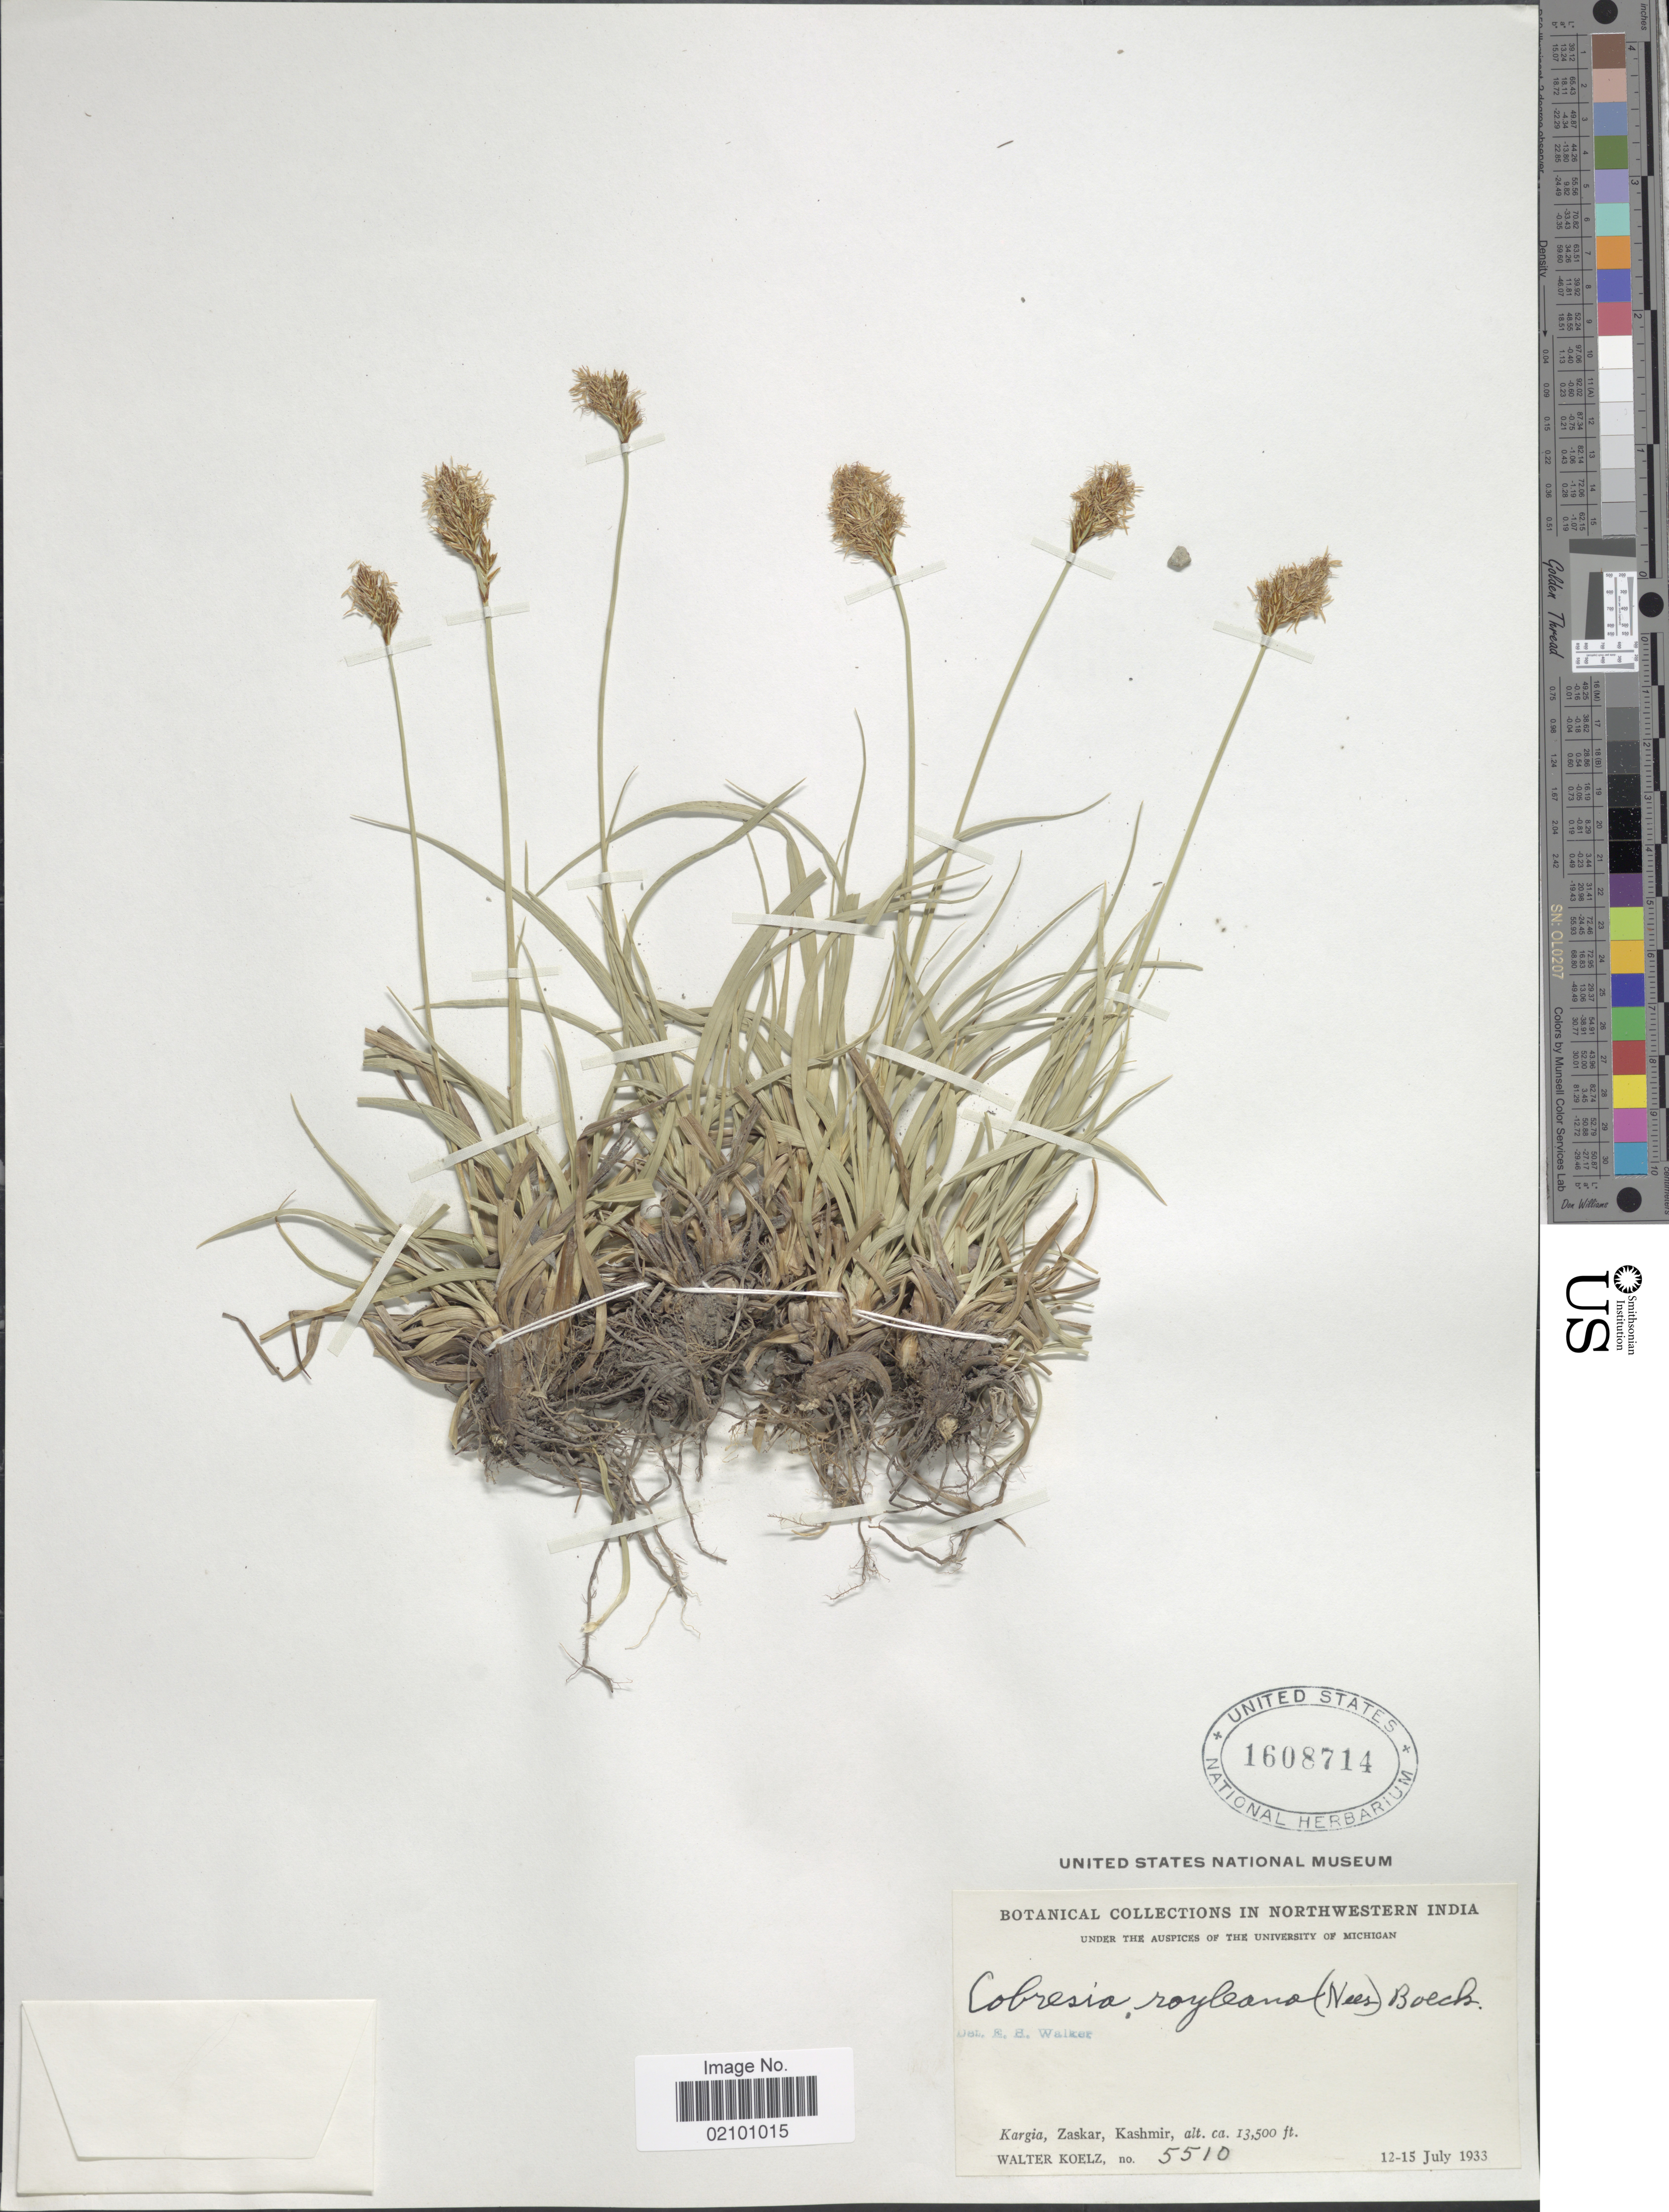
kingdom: Plantae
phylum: Tracheophyta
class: Liliopsida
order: Poales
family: Cyperaceae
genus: Carex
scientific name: Carex kokanica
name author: (Regal) S.R. Zhang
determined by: Strong, M. T., (US), Smithsonian Institution - National Museum of Natural History (UNITED STATES)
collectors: W. N. Koelz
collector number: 5510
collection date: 1933-07-12/1933-07-15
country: India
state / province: Jammu and Kashmir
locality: Northwestern India, Kargia, Zaskar, Kashmir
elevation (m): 4115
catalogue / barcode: US 1608714